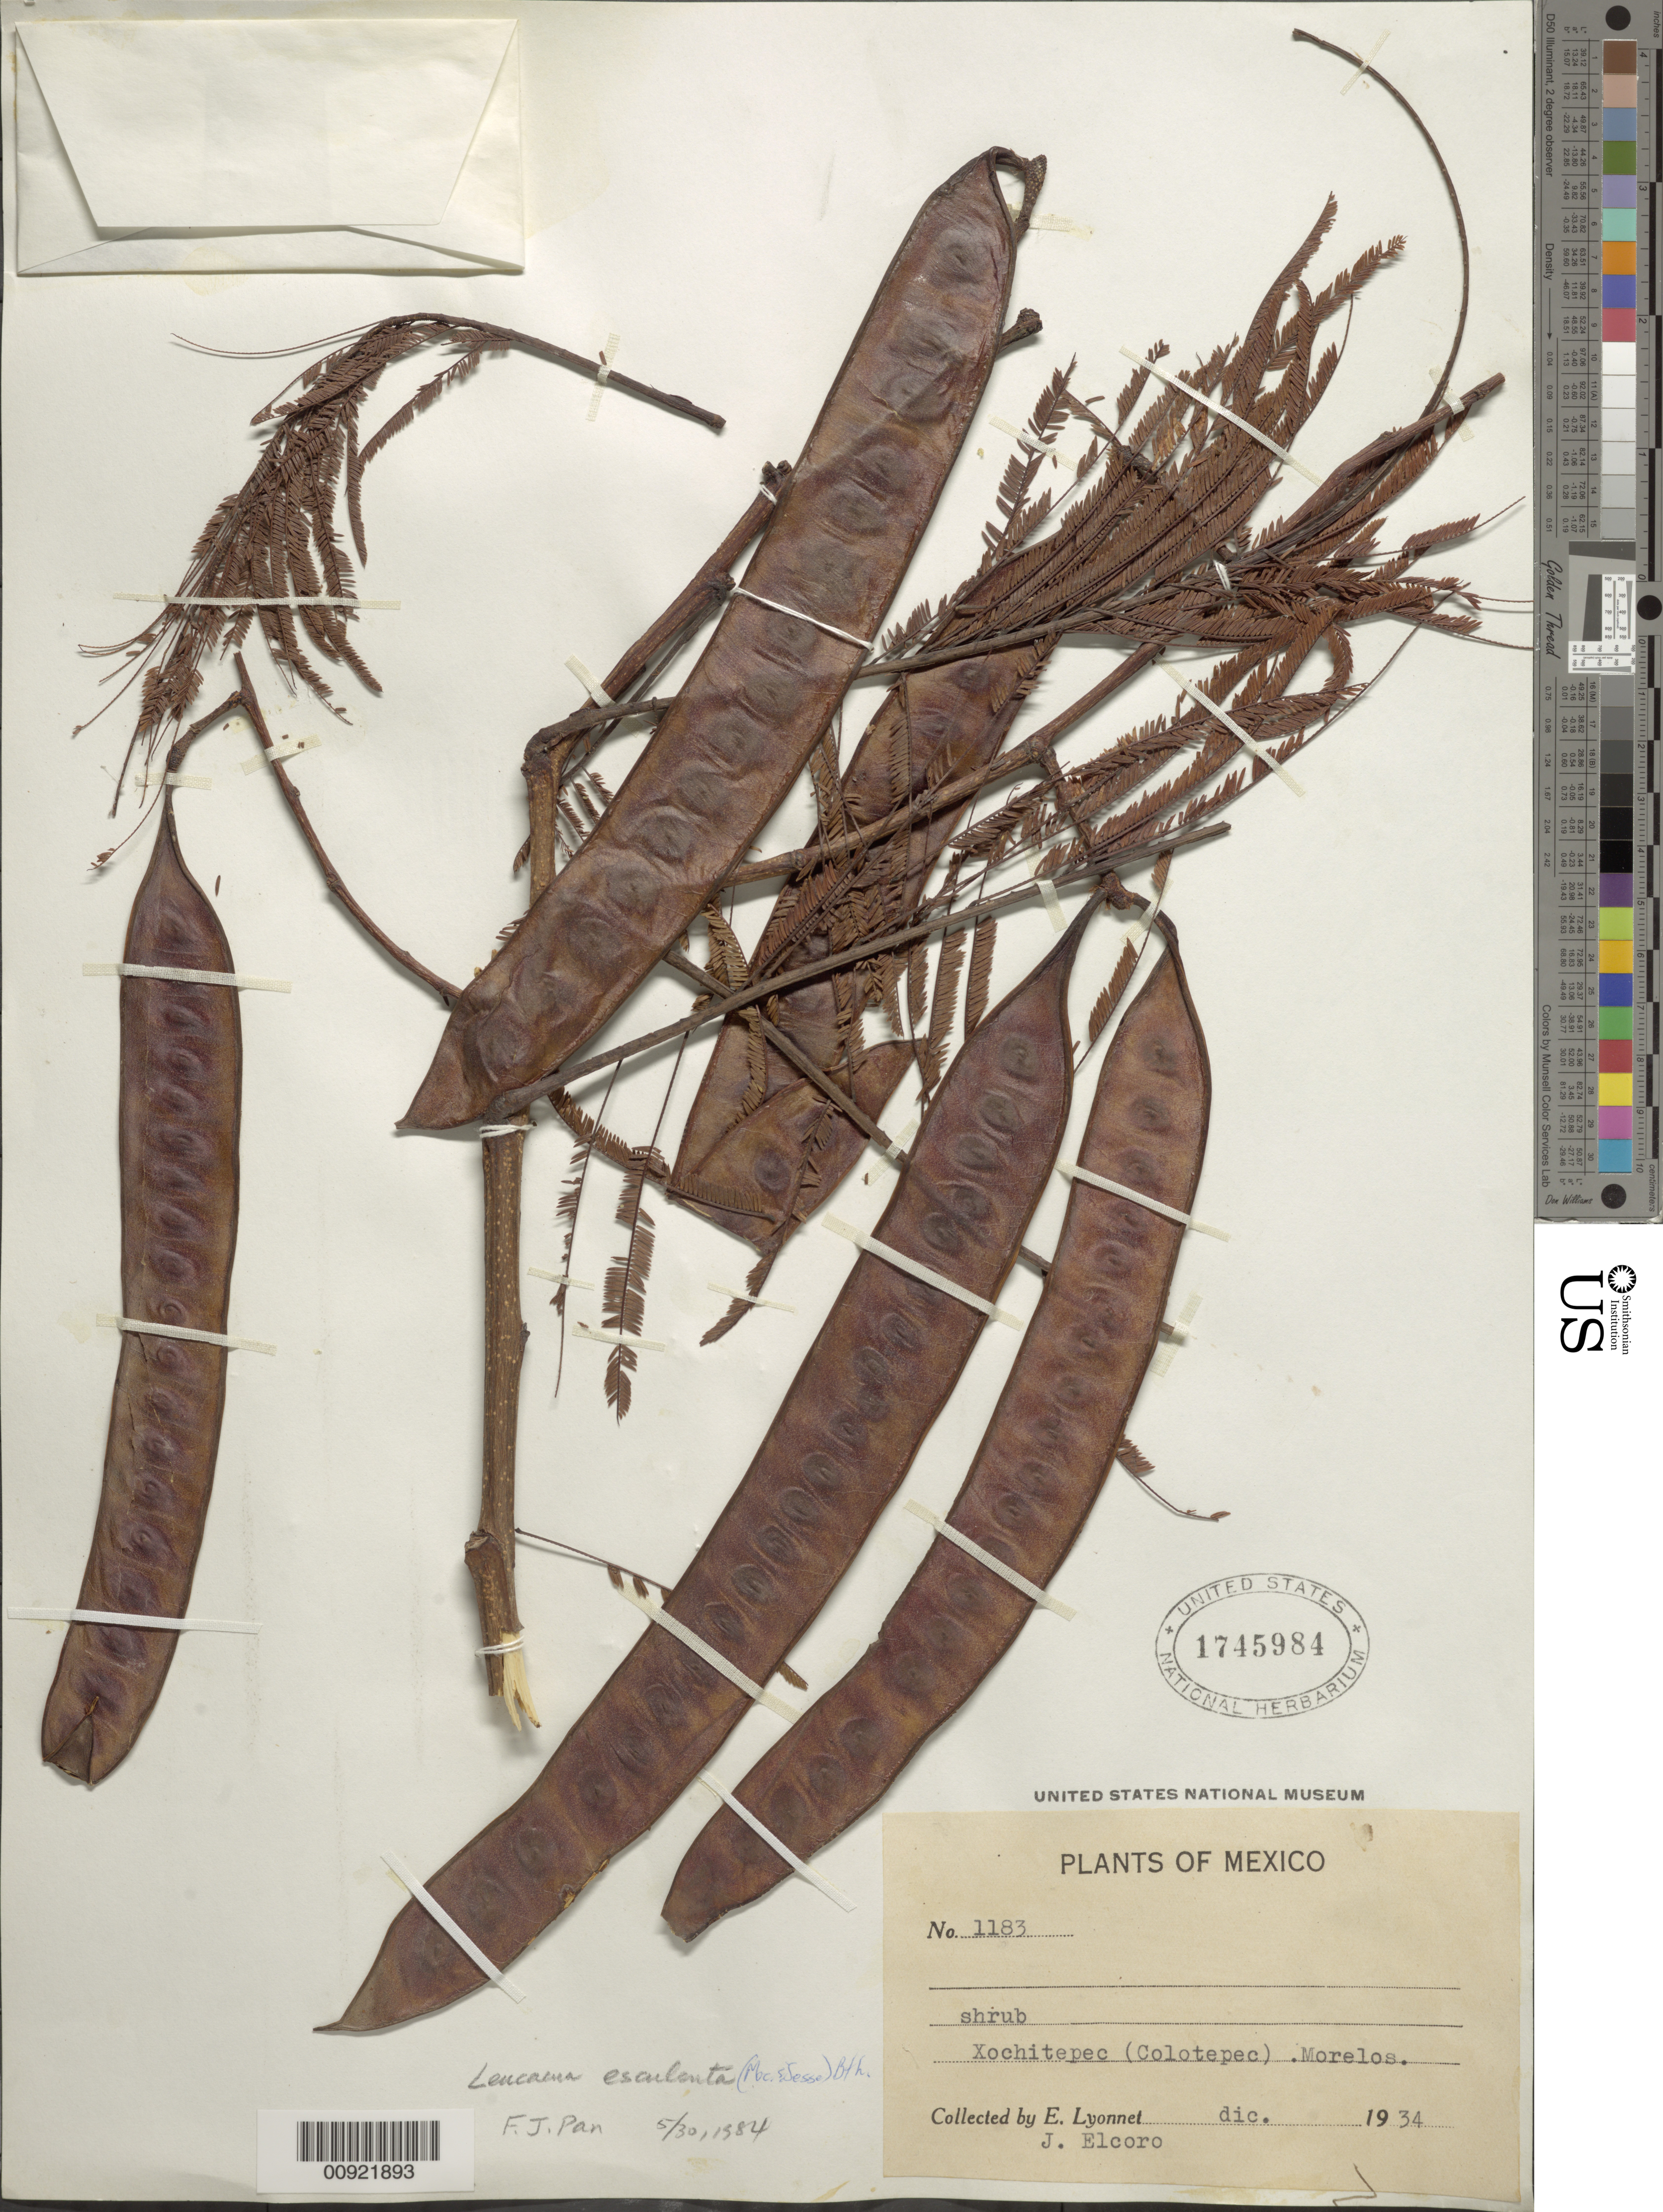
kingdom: Plantae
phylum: Tracheophyta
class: Magnoliopsida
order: Fabales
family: Fabaceae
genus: Leucaena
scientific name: Leucaena esculenta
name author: (Moc. & Sessé ex DC.) Benth.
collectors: Bro. E. Lyonnet & J. Elcoro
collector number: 1183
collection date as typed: Dec 1934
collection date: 1934-12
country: Mexico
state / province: Morelos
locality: Xochitepec (Colotepec), Morelos.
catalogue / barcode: US 1745984